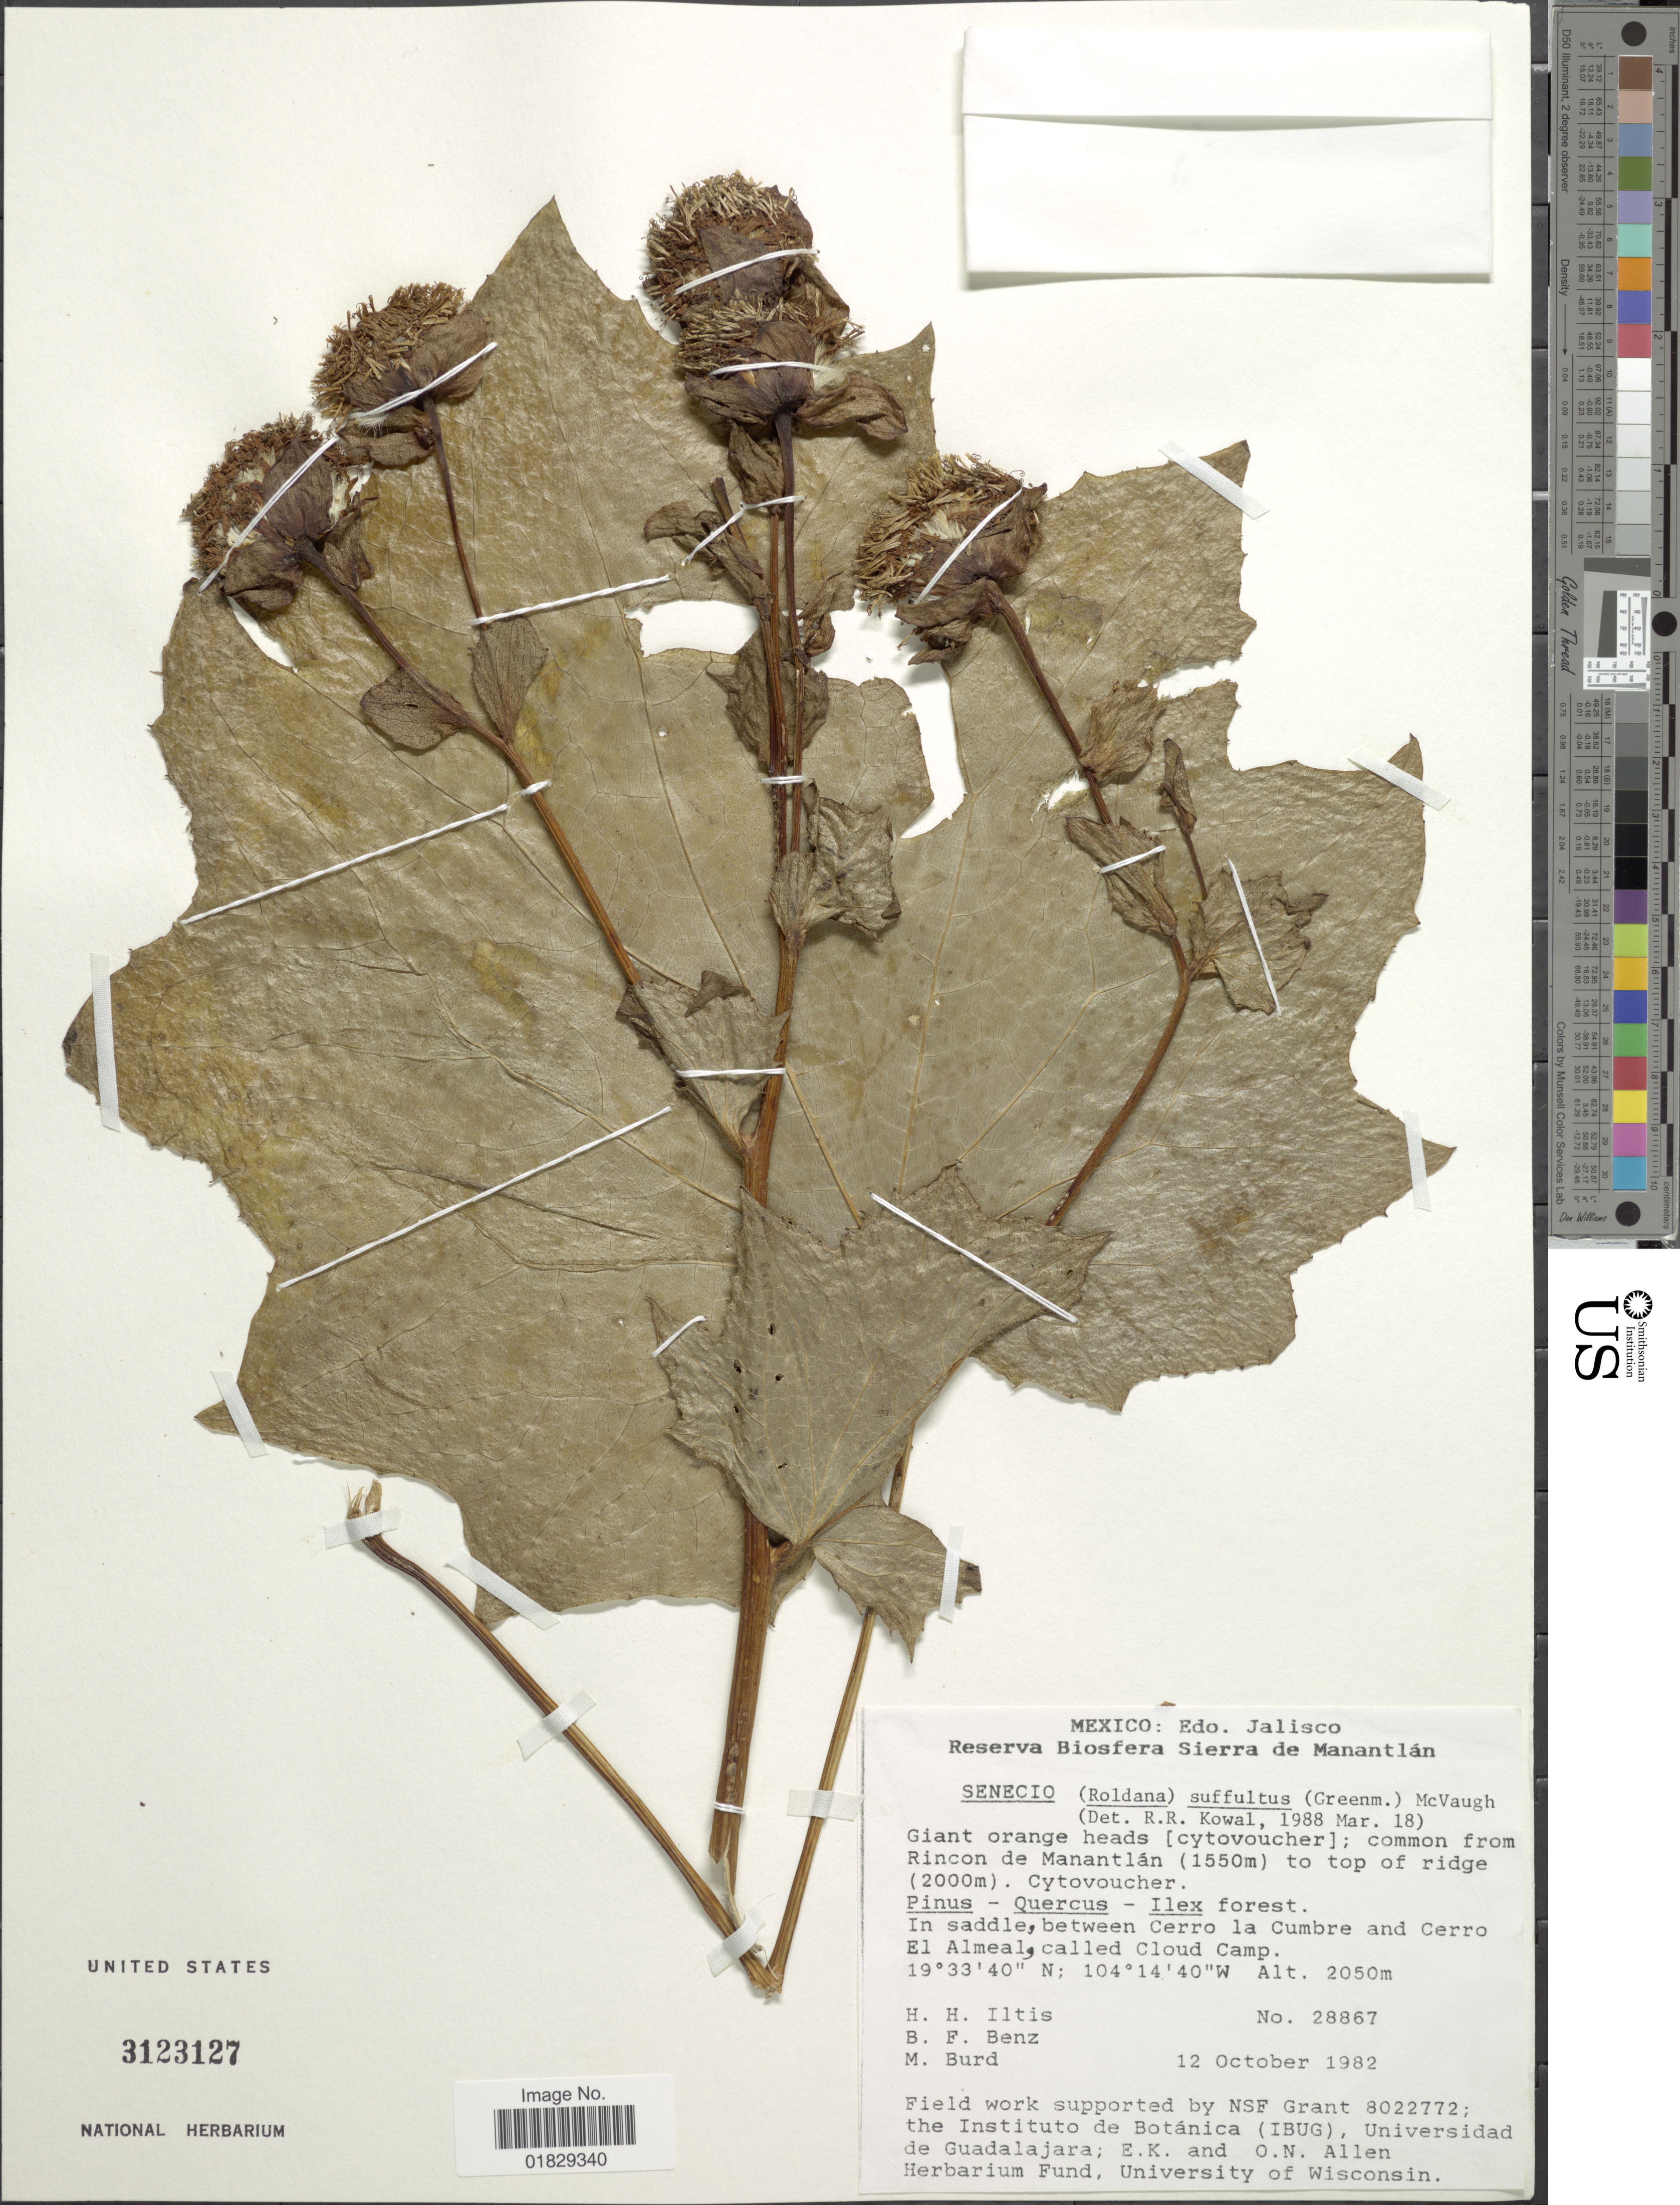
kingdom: Plantae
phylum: Tracheophyta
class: Magnoliopsida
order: Asterales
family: Asteraceae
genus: Roldana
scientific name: Roldana suffulta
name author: (Greenm.) H. Rob. & Brettell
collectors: H. H. Iltis, B. F. Benz & M. Burd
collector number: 28867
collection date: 1982-10-12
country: Mexico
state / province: Jalisco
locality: Mexico: Edo. Jalisco. In saddle, between Cerro la Cumbre and Cerro El Almeal, called Cloud Camp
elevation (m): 2050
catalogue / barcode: US 3123127